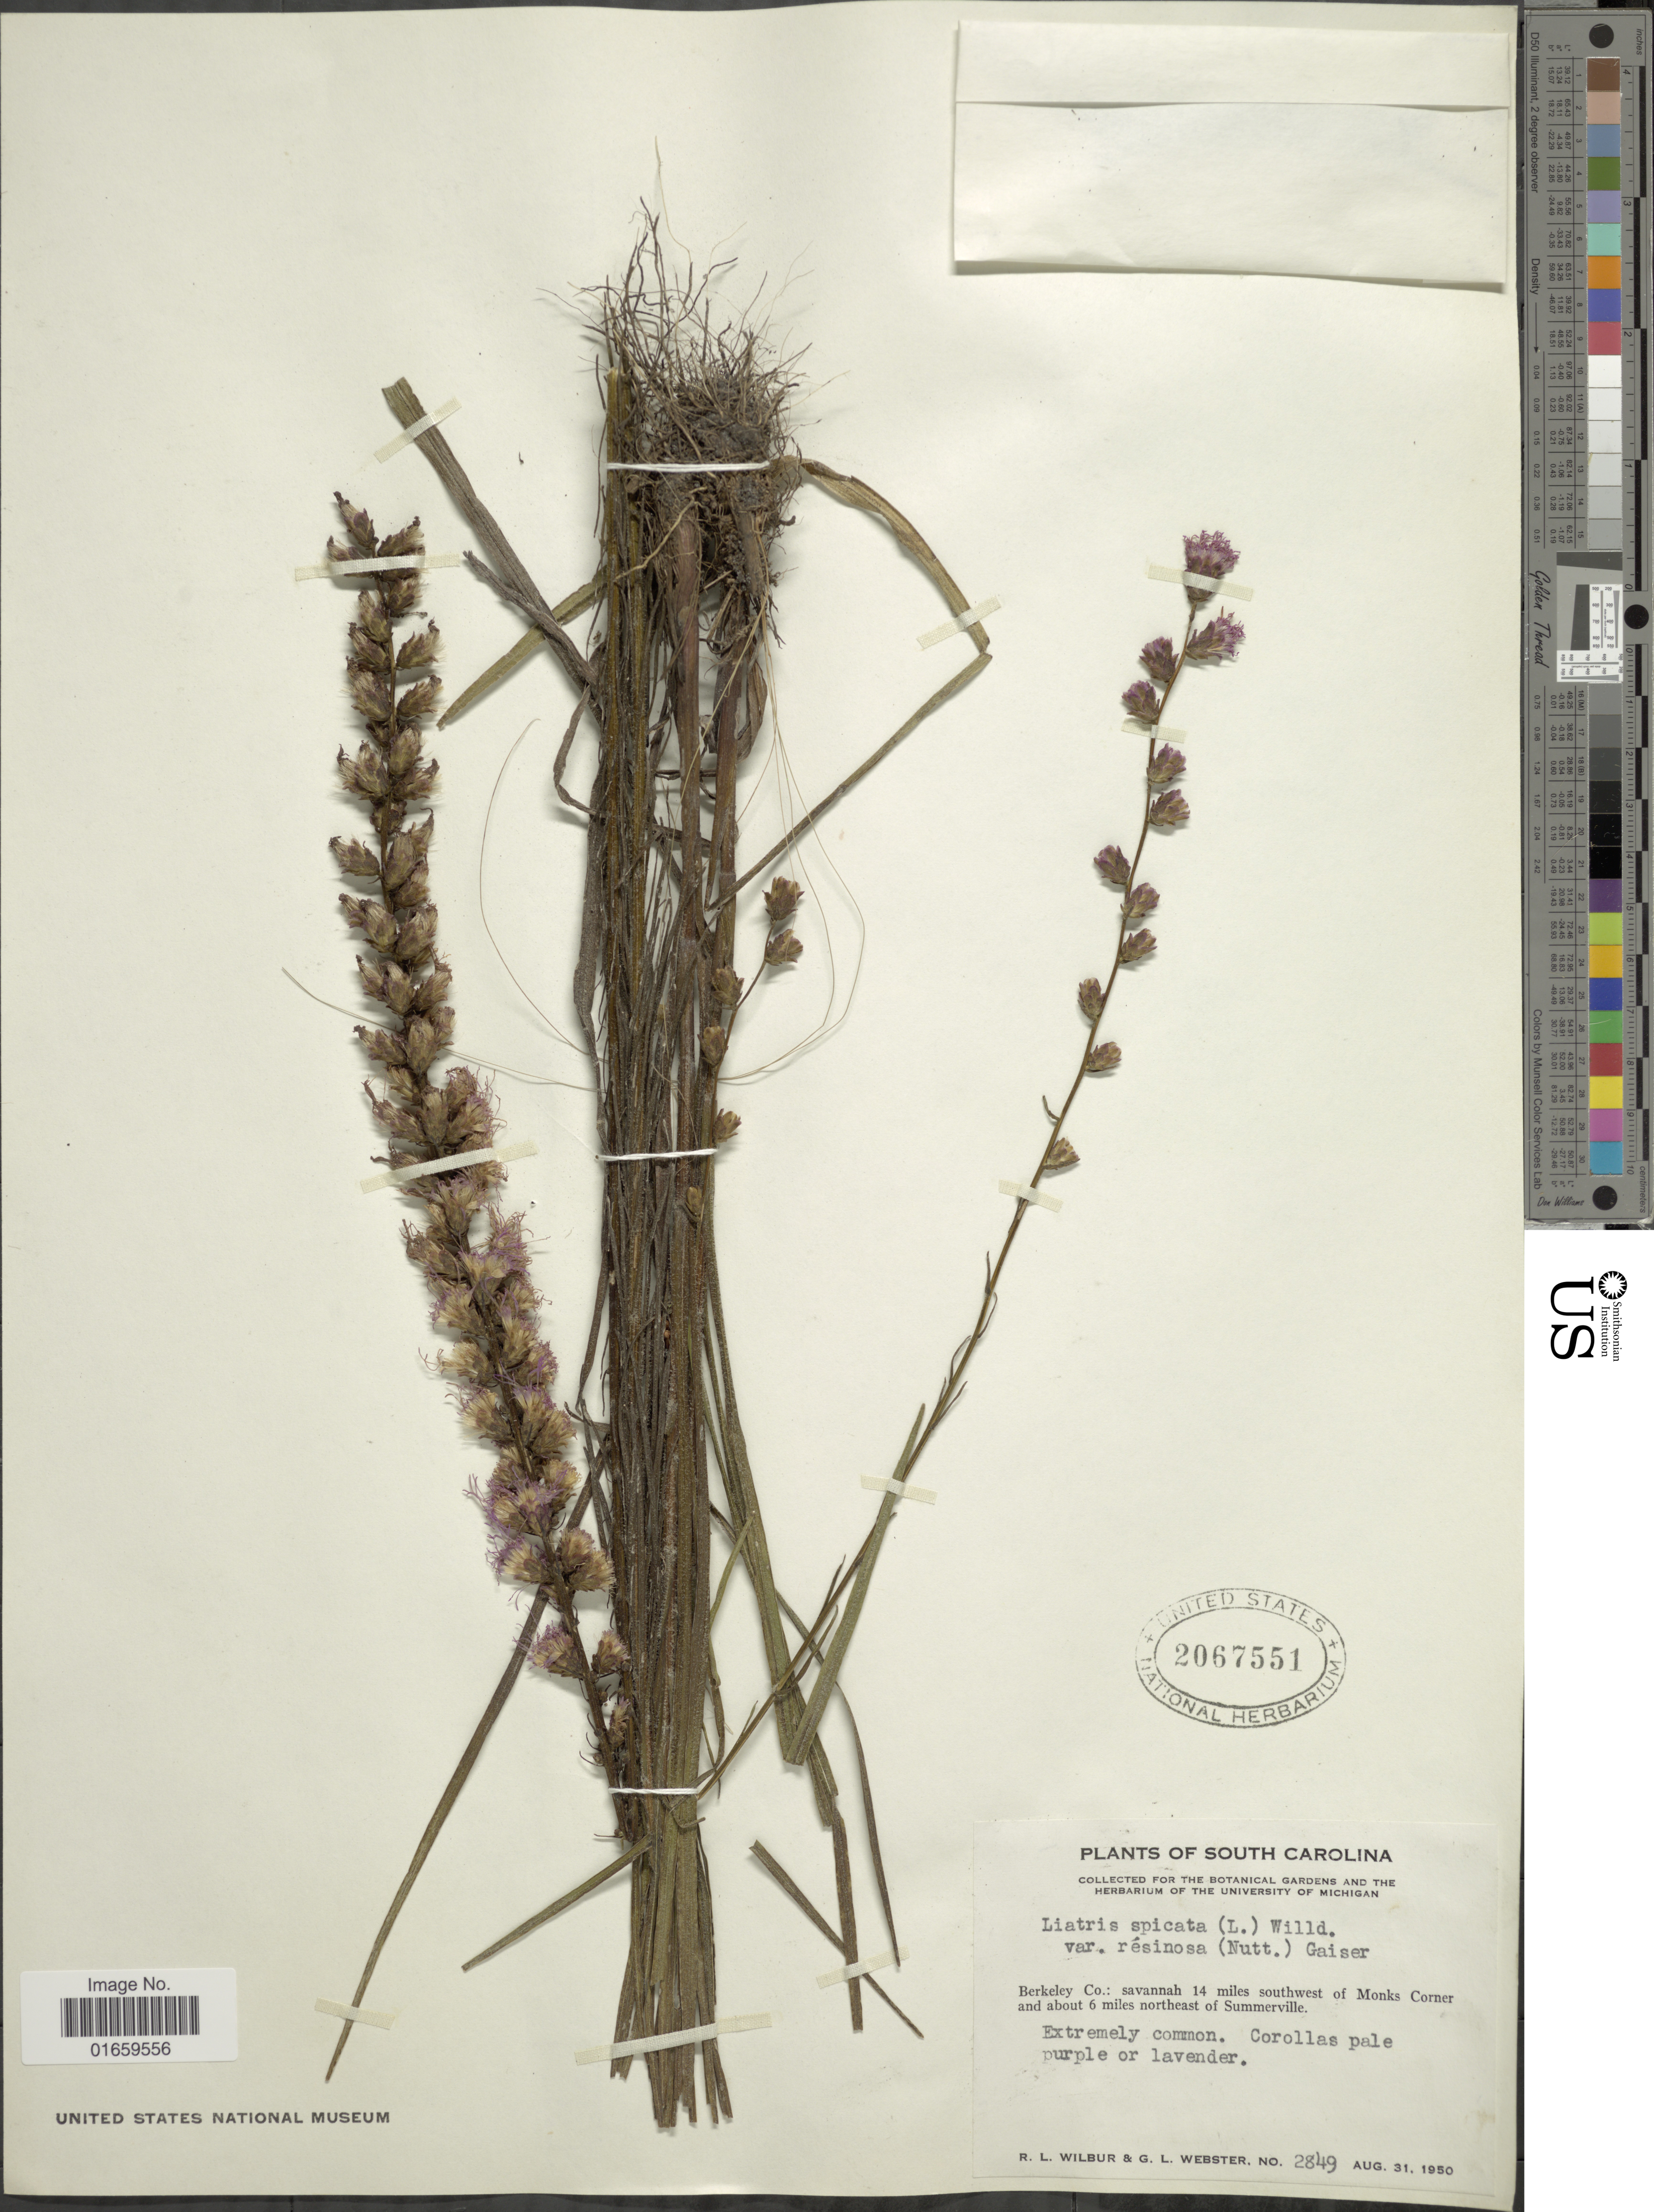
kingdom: Plantae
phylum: Tracheophyta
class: Magnoliopsida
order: Asterales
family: Asteraceae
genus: Liatris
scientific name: Liatris spicata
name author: (L.) Willd.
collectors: R. L. Wilbur & G. L. Webster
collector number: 2849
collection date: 1950-08-31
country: United States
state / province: South Carolina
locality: Berkeley Co.: Savannah 14 miles southwest of Monks Corner and about 6 miles northeast of Summerville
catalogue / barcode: US 2067551